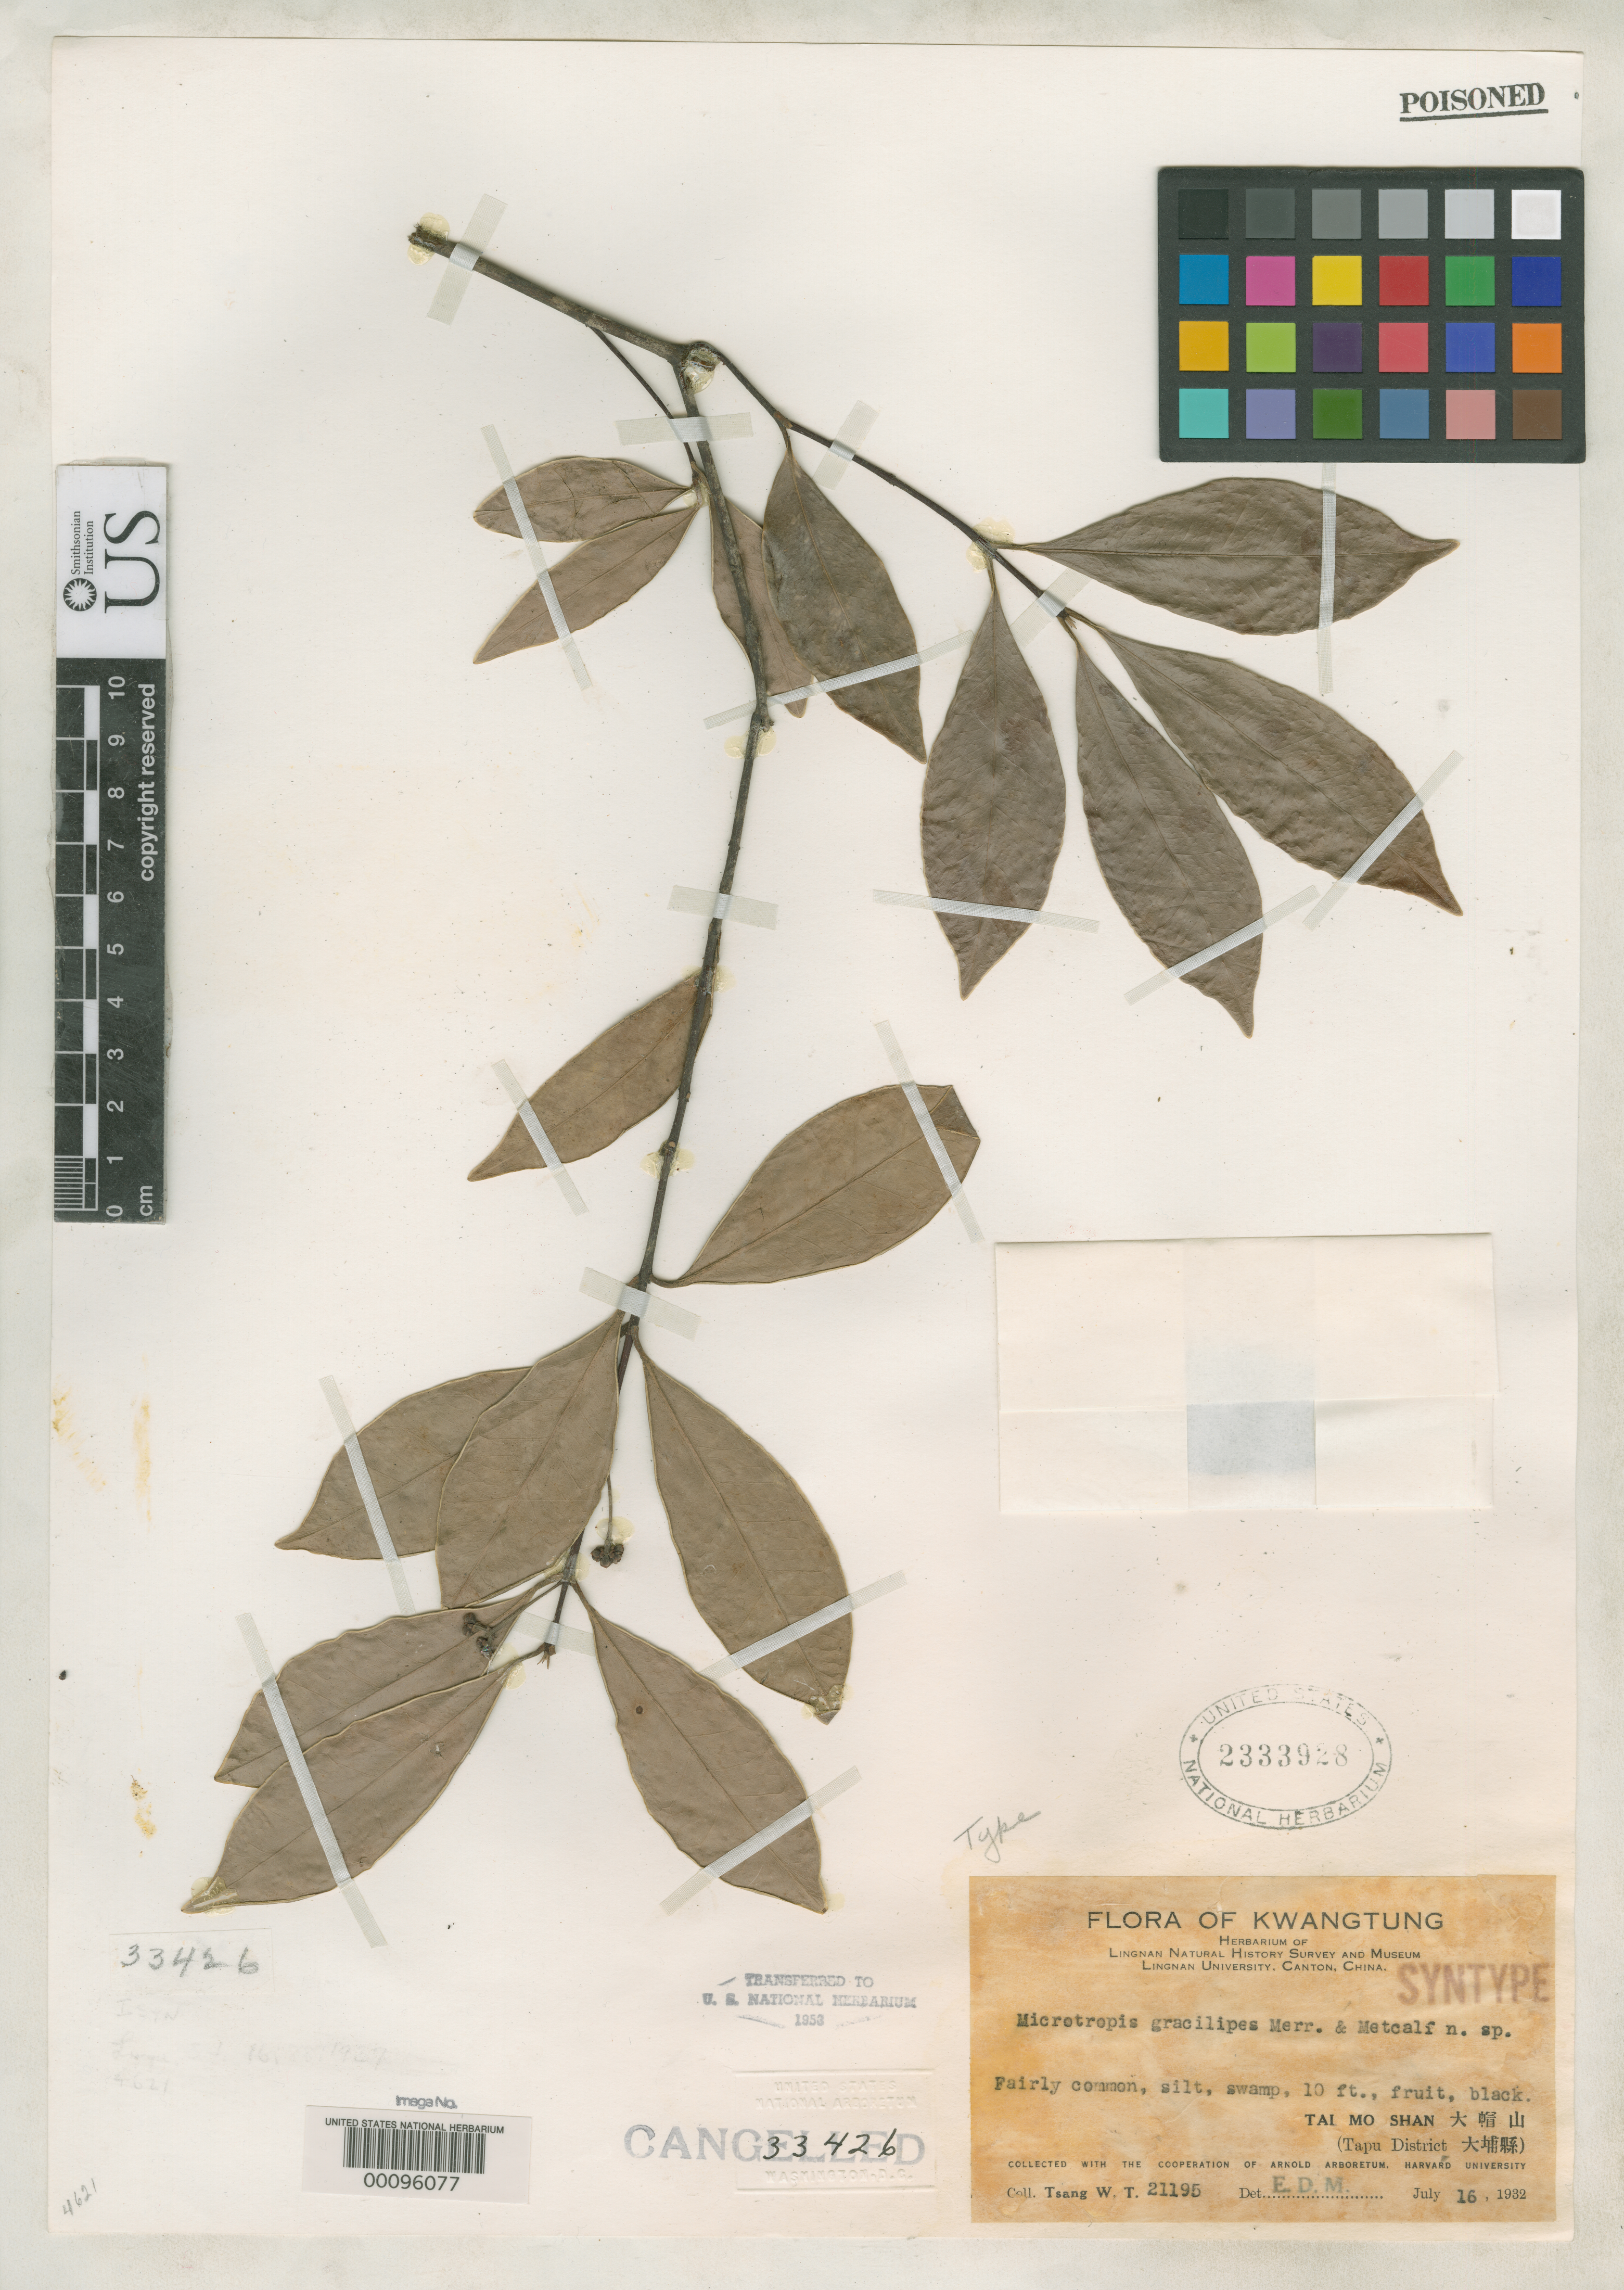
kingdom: Plantae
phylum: Tracheophyta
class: Magnoliopsida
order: Celastrales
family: Celastraceae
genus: Microtropis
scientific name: Microtropis gracilipes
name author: Merr. & F.P. Metcalf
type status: Isosyntype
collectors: W. T. Tsang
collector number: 21195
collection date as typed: Aug 1932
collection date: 1932-08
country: China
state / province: Guangdong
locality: Tai Mo Shan.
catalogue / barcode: US 2333928